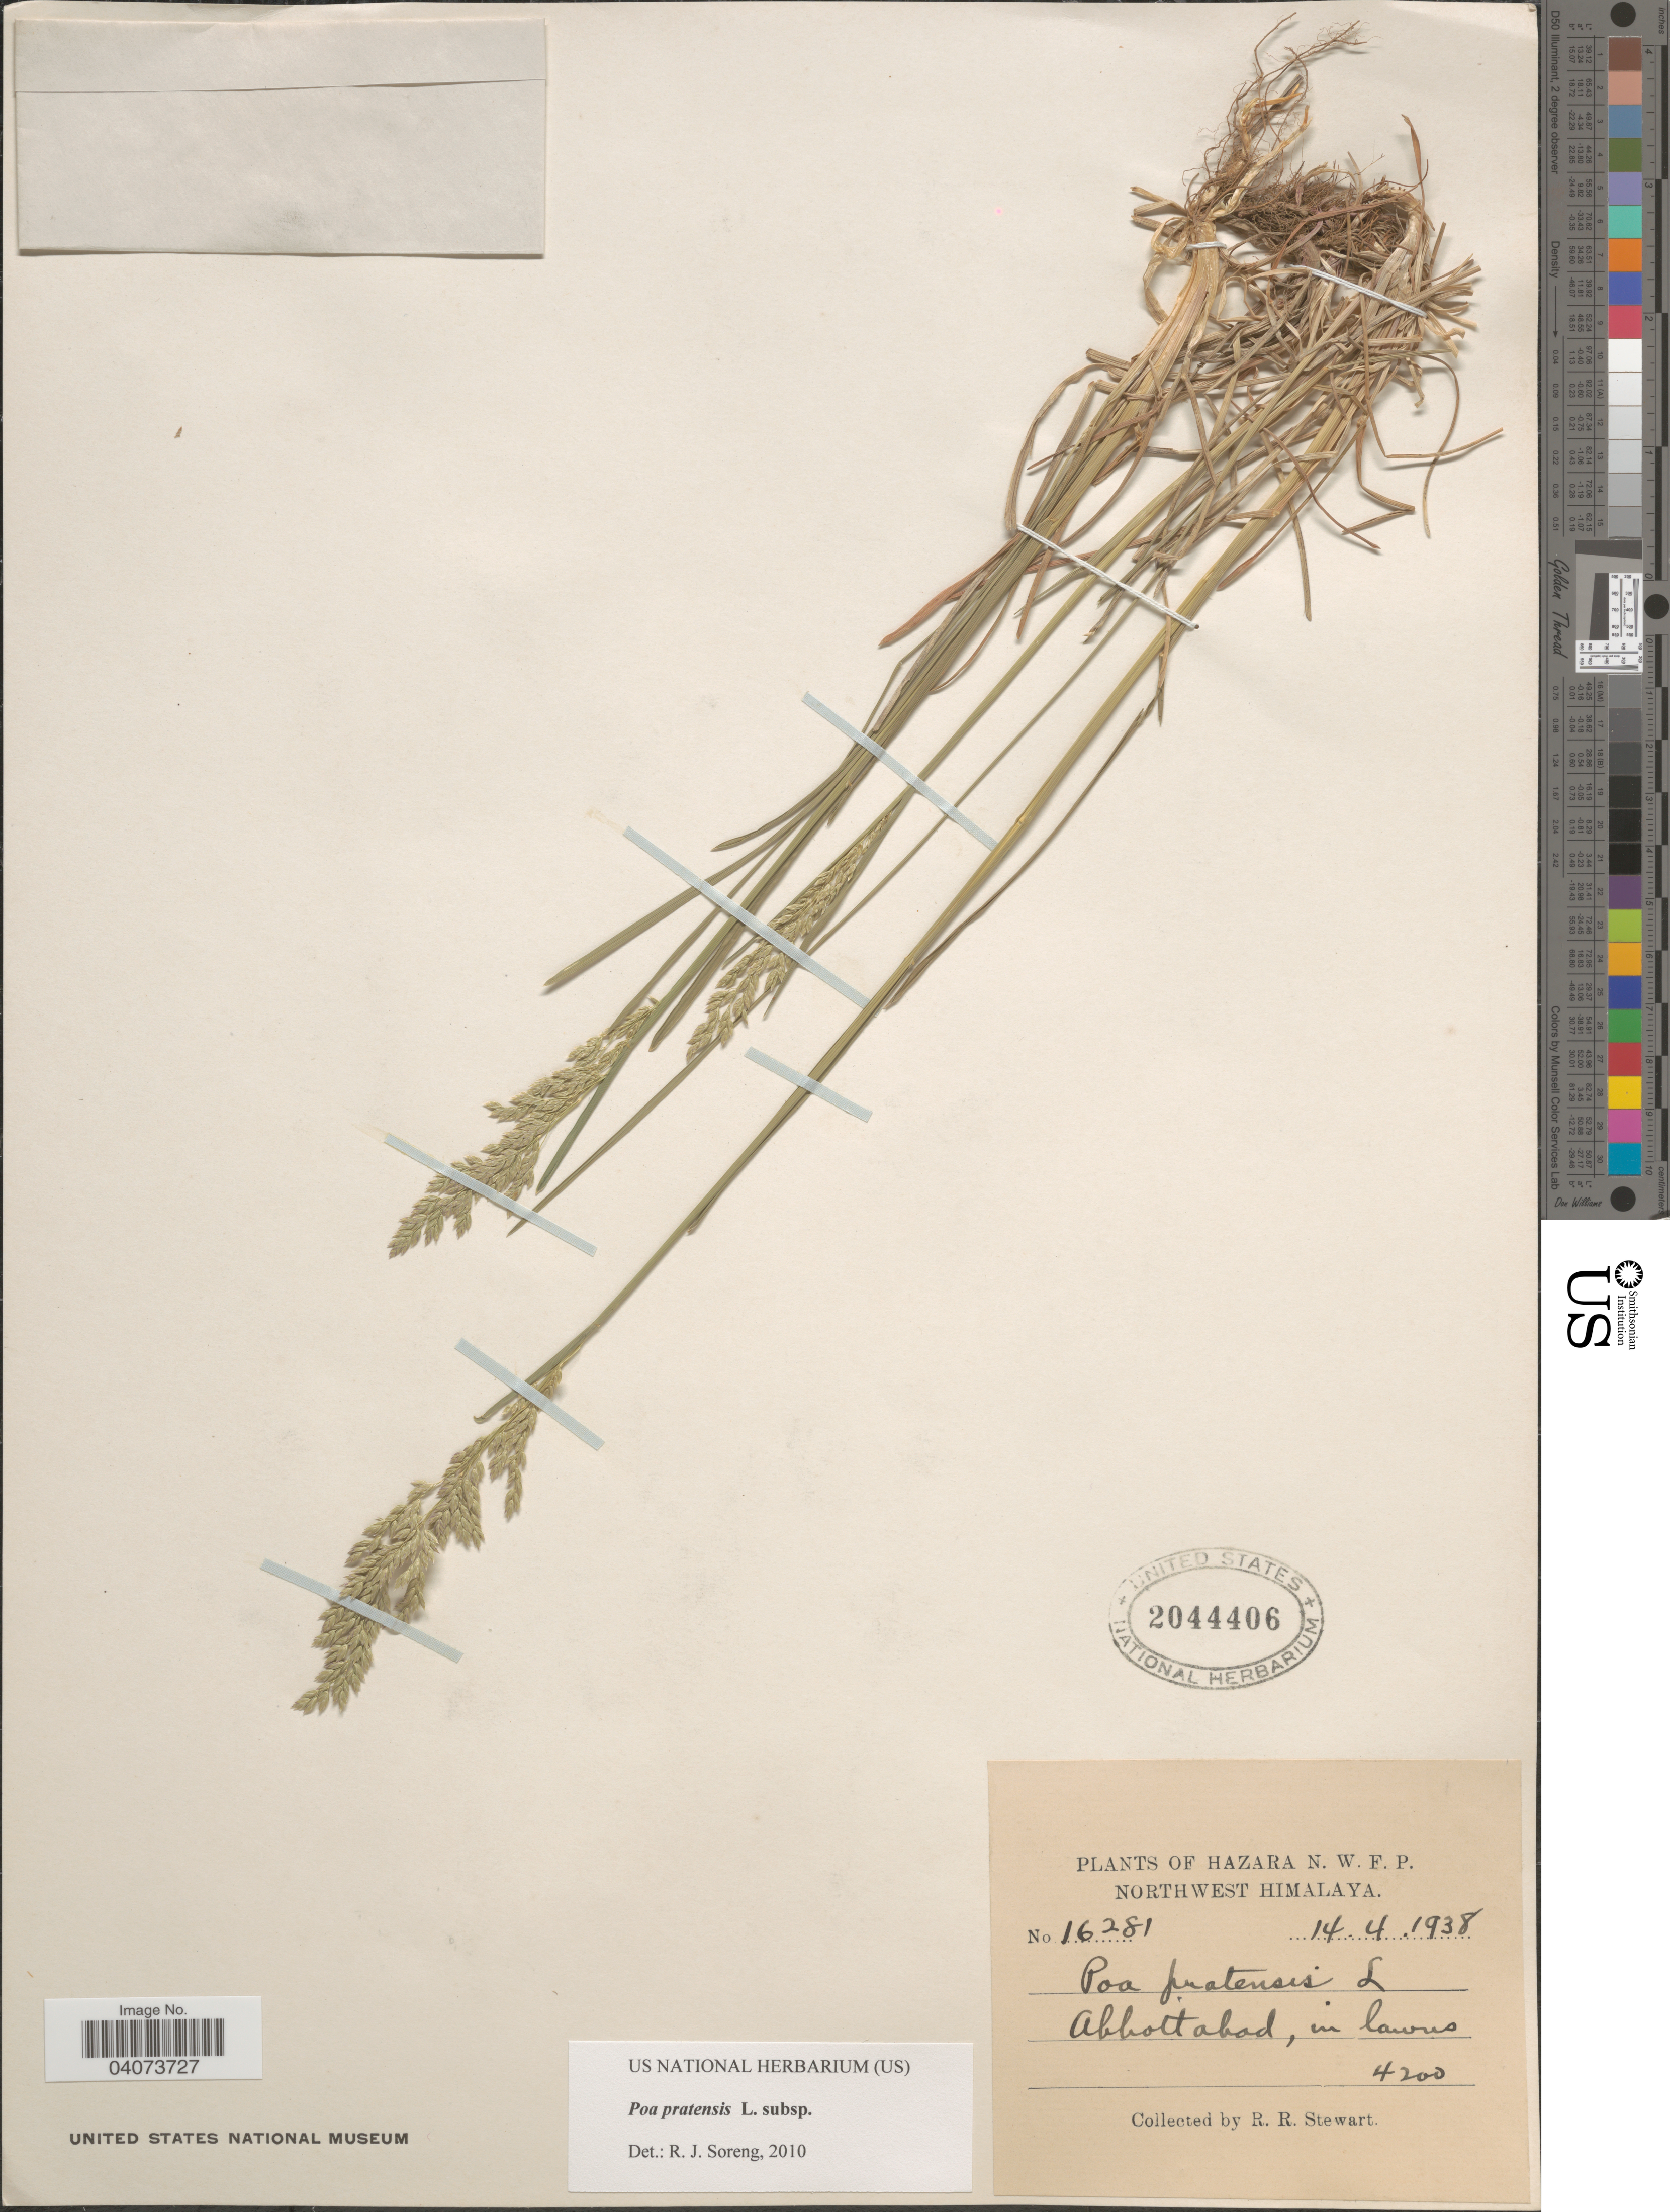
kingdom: Plantae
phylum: Tracheophyta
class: Liliopsida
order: Poales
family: Poaceae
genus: Poa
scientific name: Poa pratensis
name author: L.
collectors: R. Stewart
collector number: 16281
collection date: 1938-04-14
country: Pakistan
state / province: Khyber Pakhtunkhwa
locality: Hazara N.W. F.P. Northwest Himalaya. Abbottabad.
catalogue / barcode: US 2044406